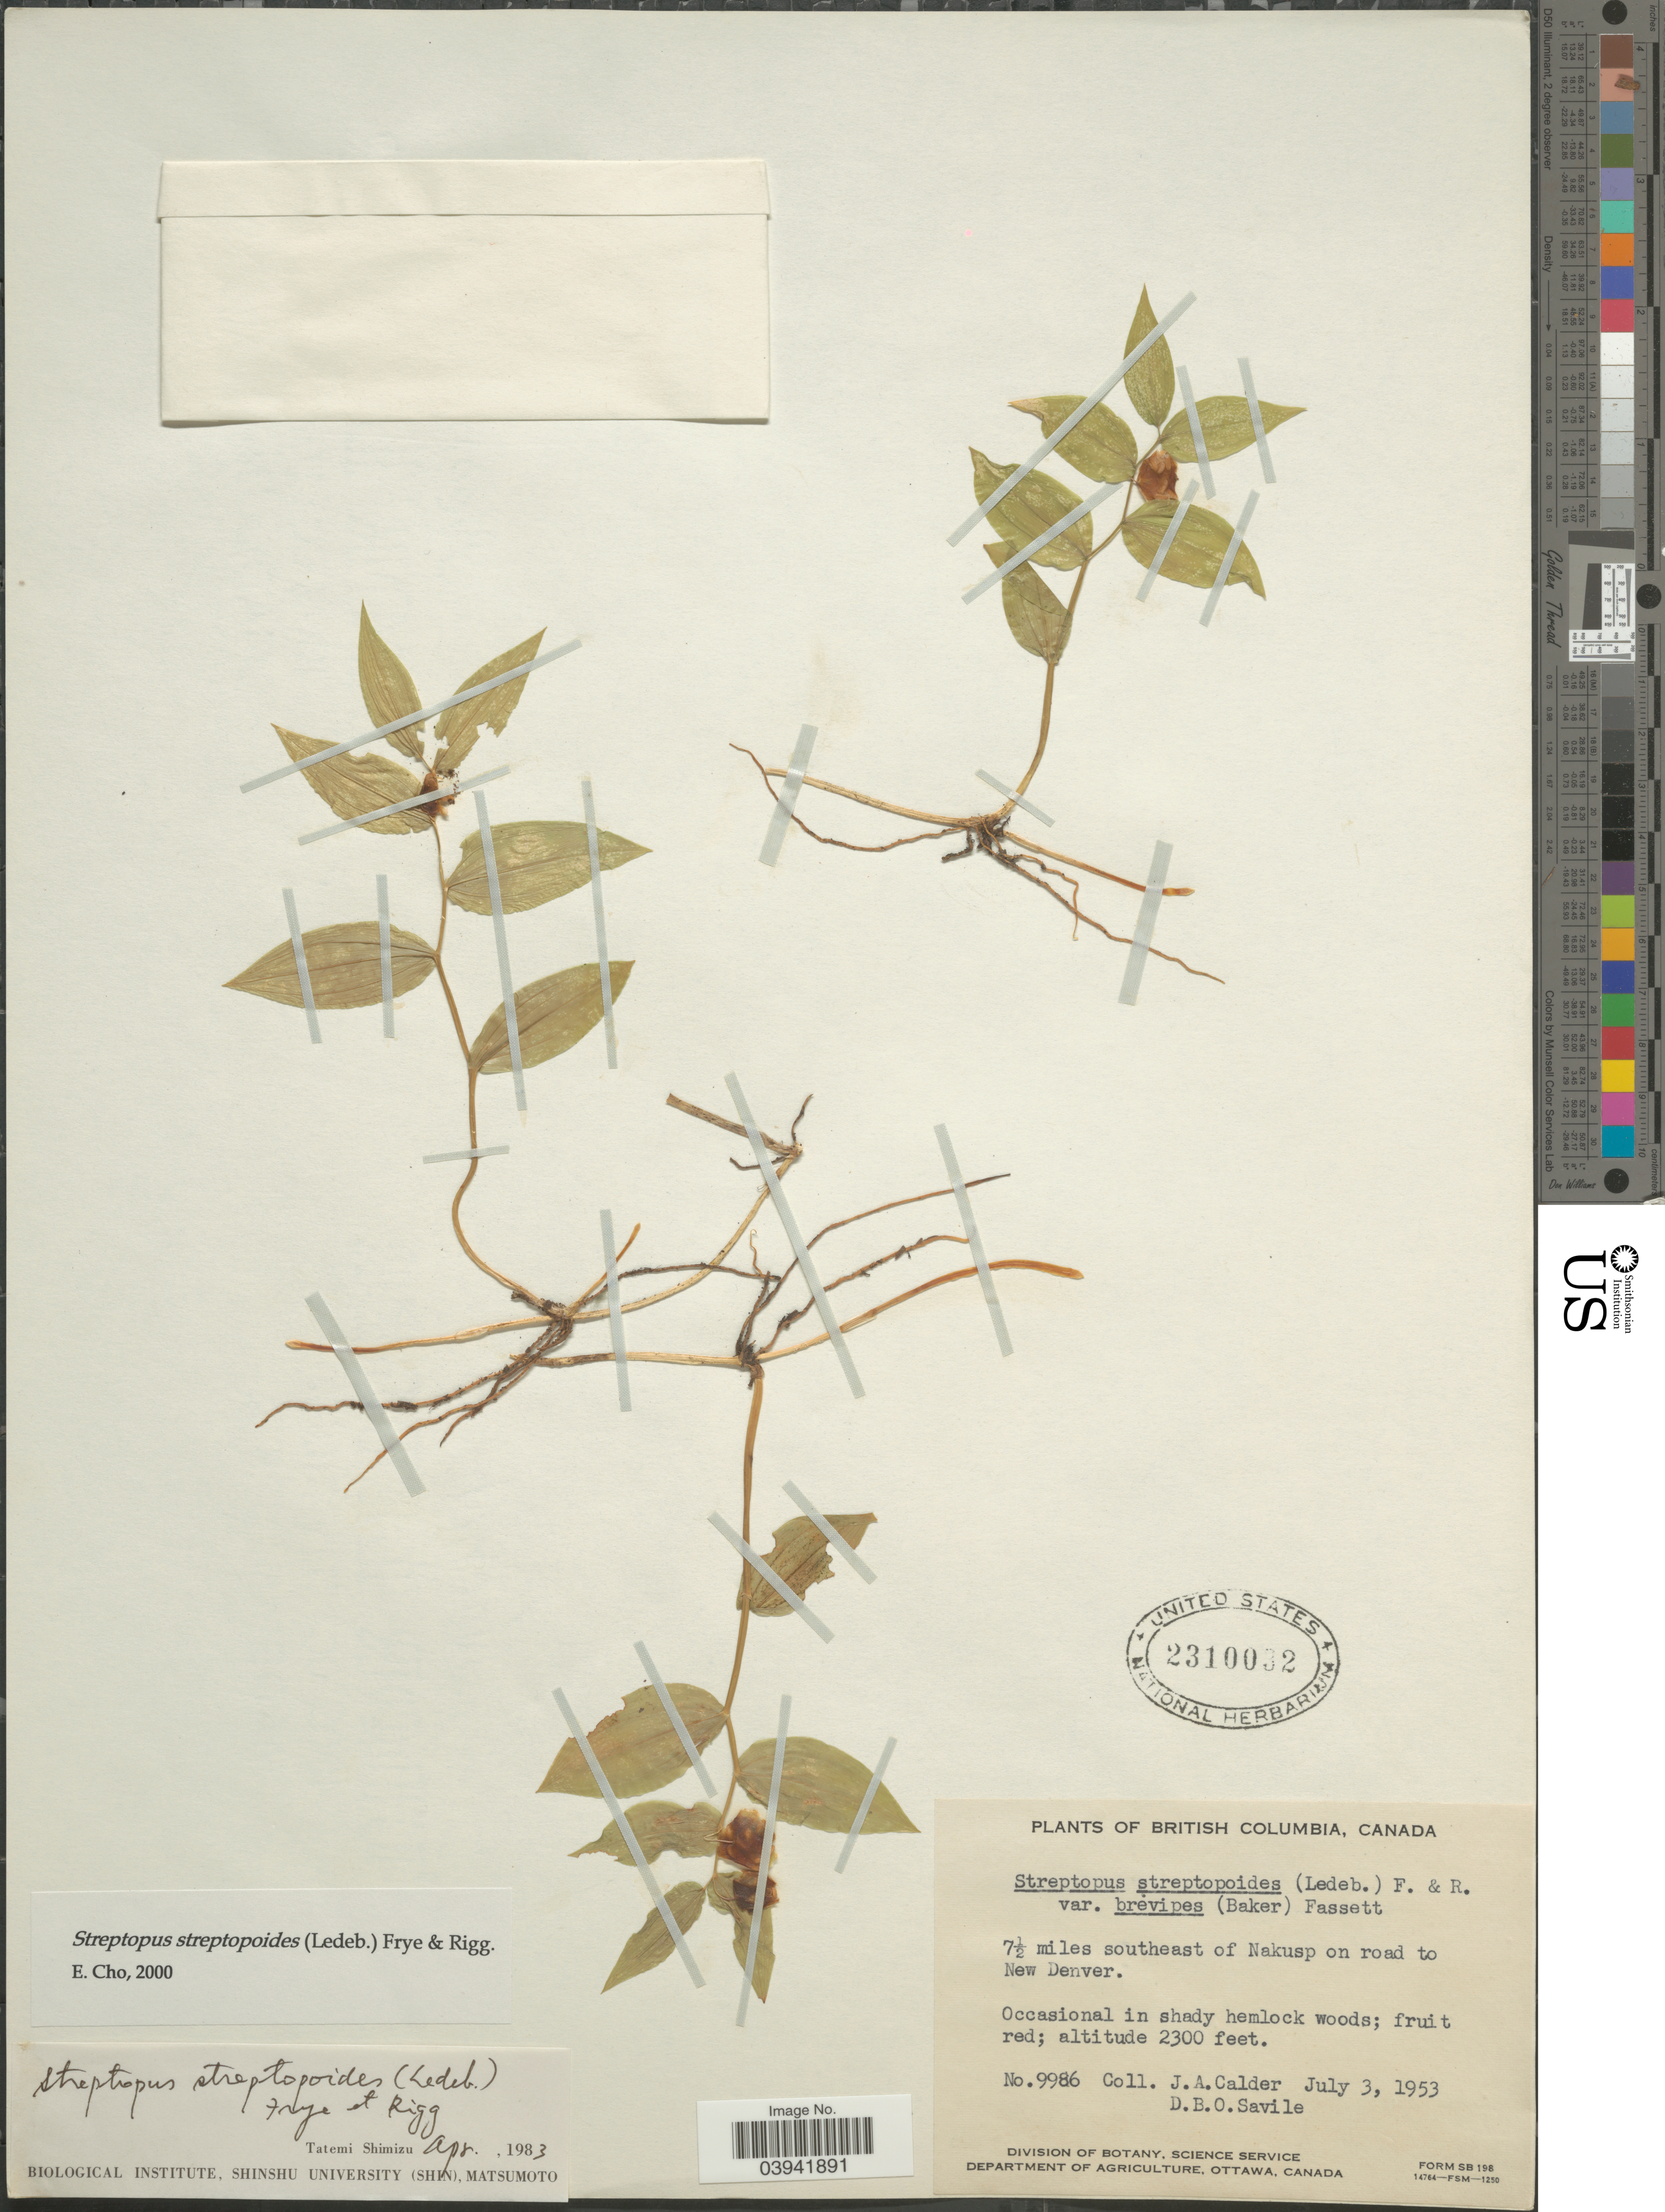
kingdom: Plantae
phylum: Tracheophyta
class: Liliopsida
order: Liliales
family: Liliaceae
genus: Streptopus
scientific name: Streptopus streptopoides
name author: (Ledeb.) Frye & Rigg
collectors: J. A. Calder & D. Savile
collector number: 9986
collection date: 1953-07-03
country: Canada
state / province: British Columbia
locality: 7½ miles southeast of Nakuso on road to New Denver.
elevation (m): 701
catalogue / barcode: US 2310032